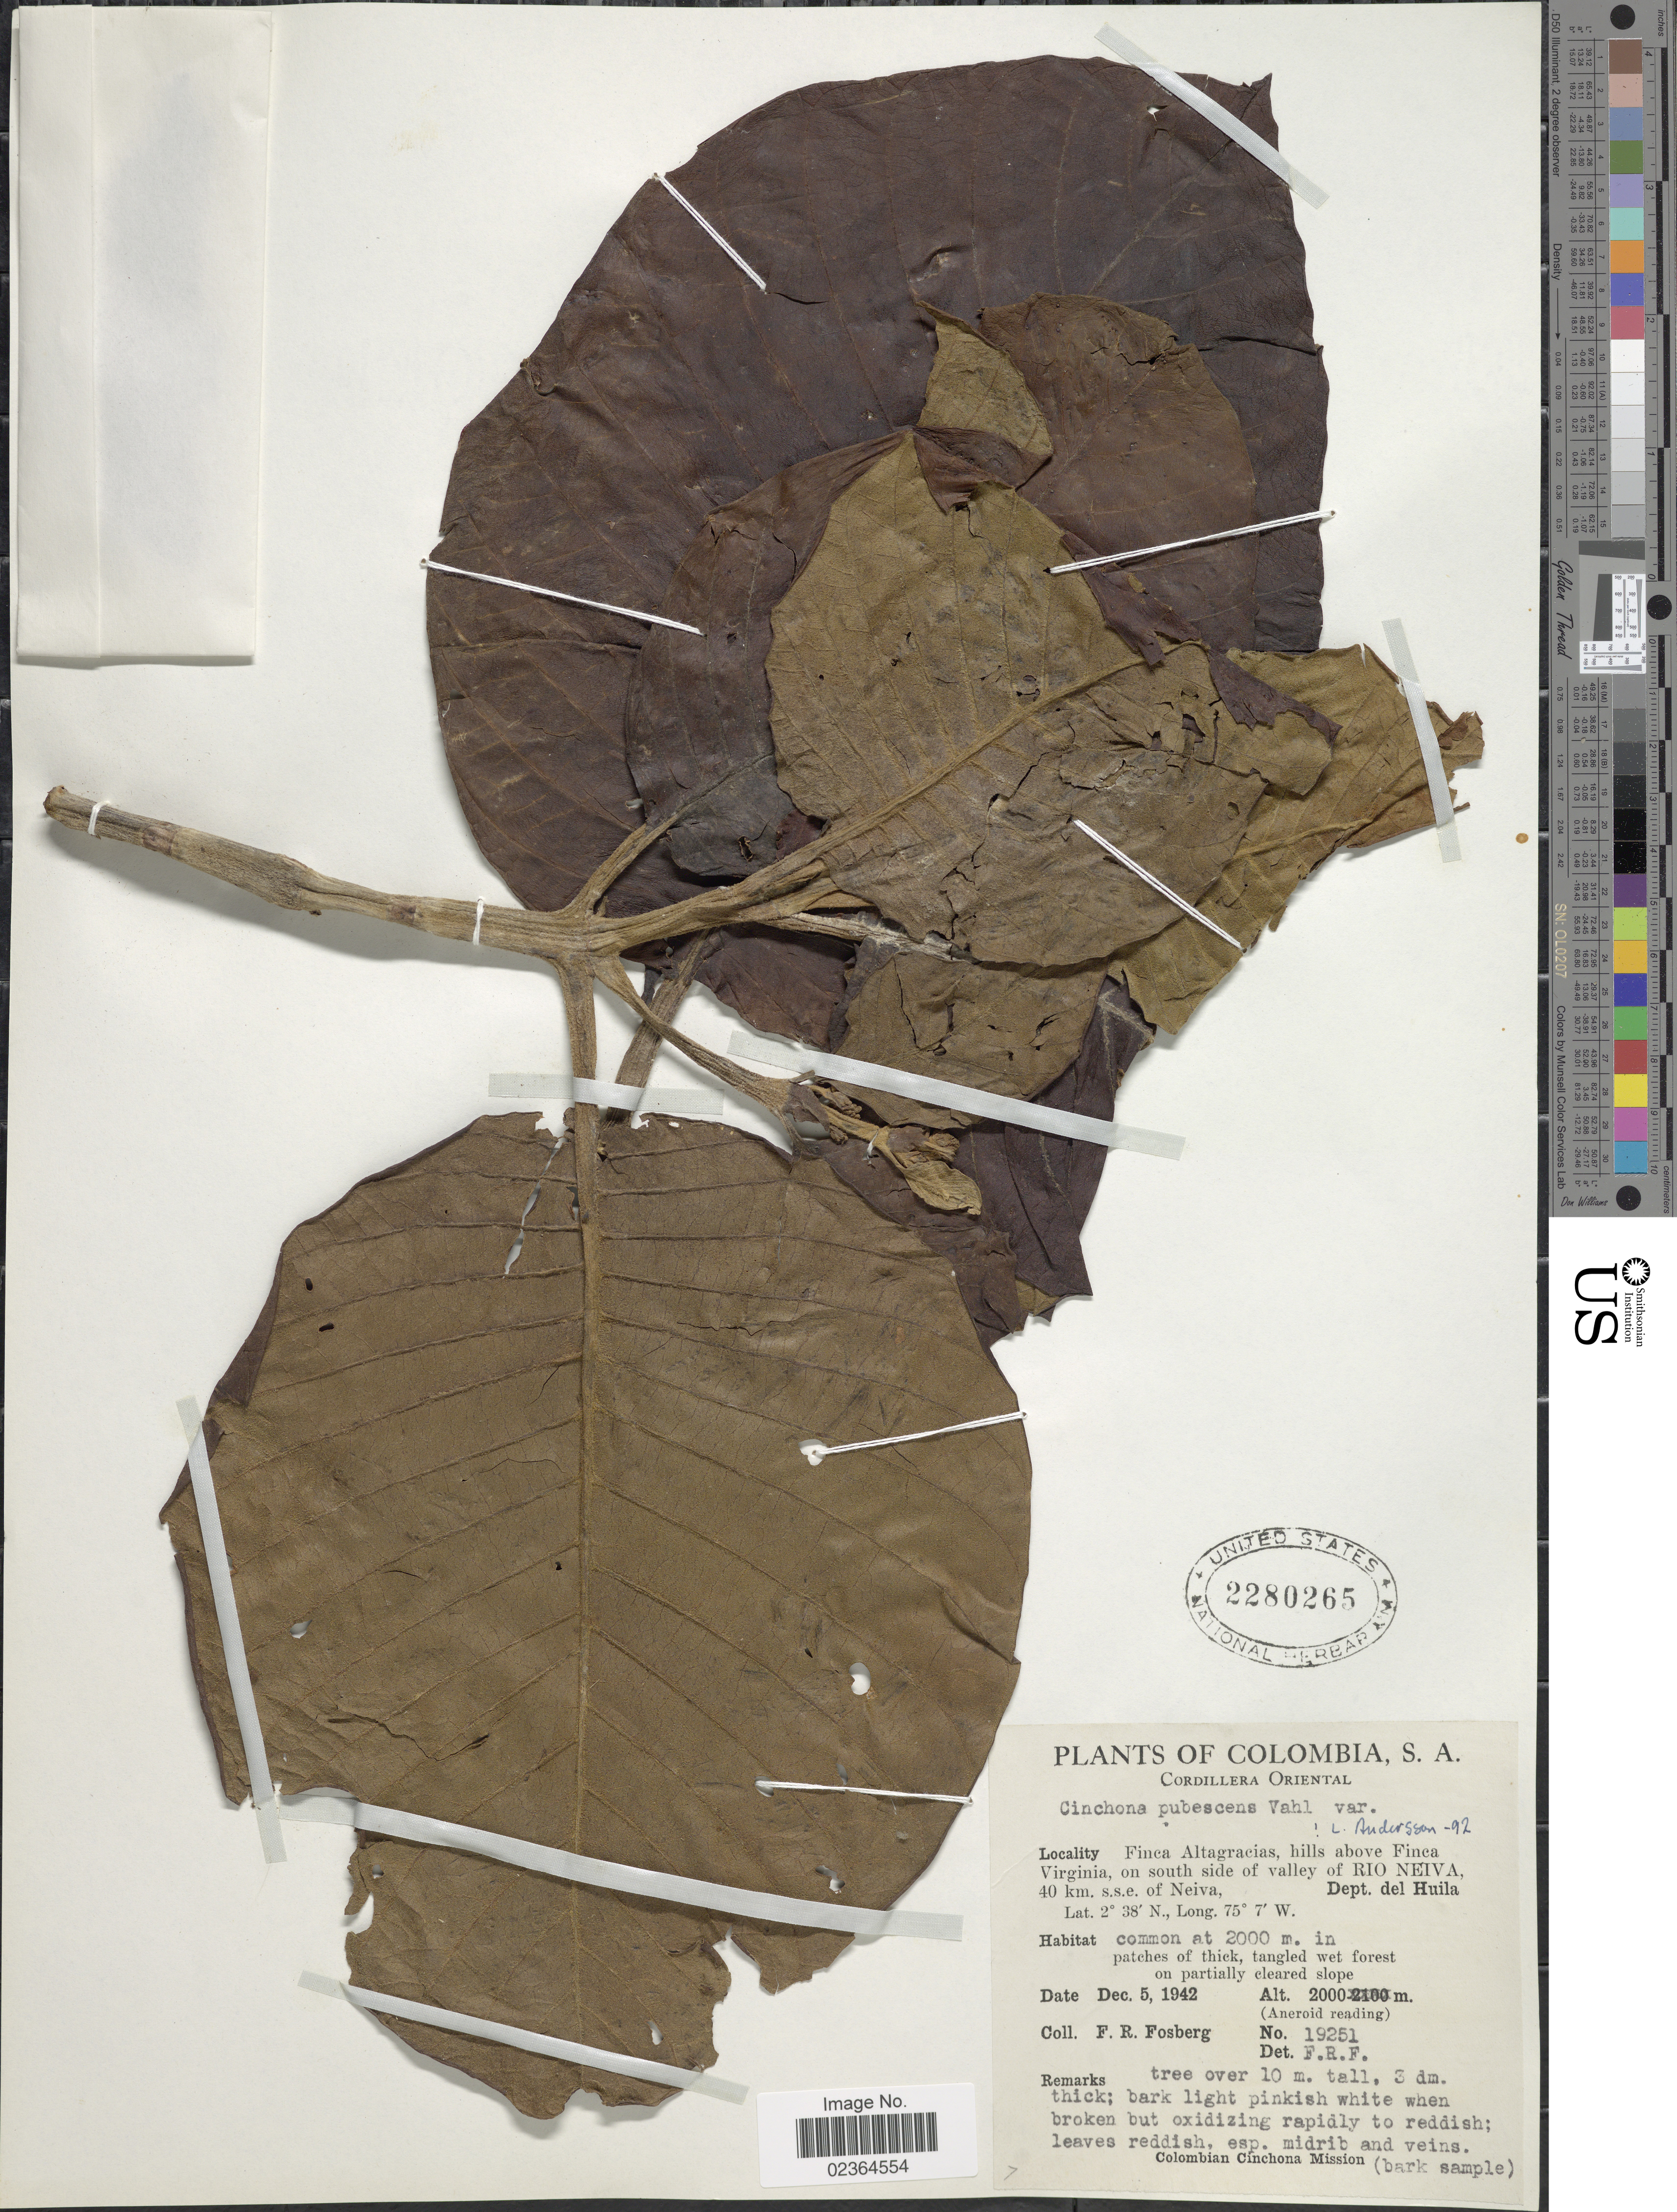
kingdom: Plantae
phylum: Tracheophyta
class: Magnoliopsida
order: Gentianales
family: Rubiaceae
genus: Cinchona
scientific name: Cinchona pubescens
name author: Vahl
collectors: F. R. Fosberg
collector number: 19251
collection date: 1942-12-05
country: Colombia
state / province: Huila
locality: Cordillera Oriental. Finca Altagracias, hills above Finca Virginia, on south side of valley of Rio Neiva, 40 km. s.s.e. of Neiva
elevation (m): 2000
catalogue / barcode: US 2280265